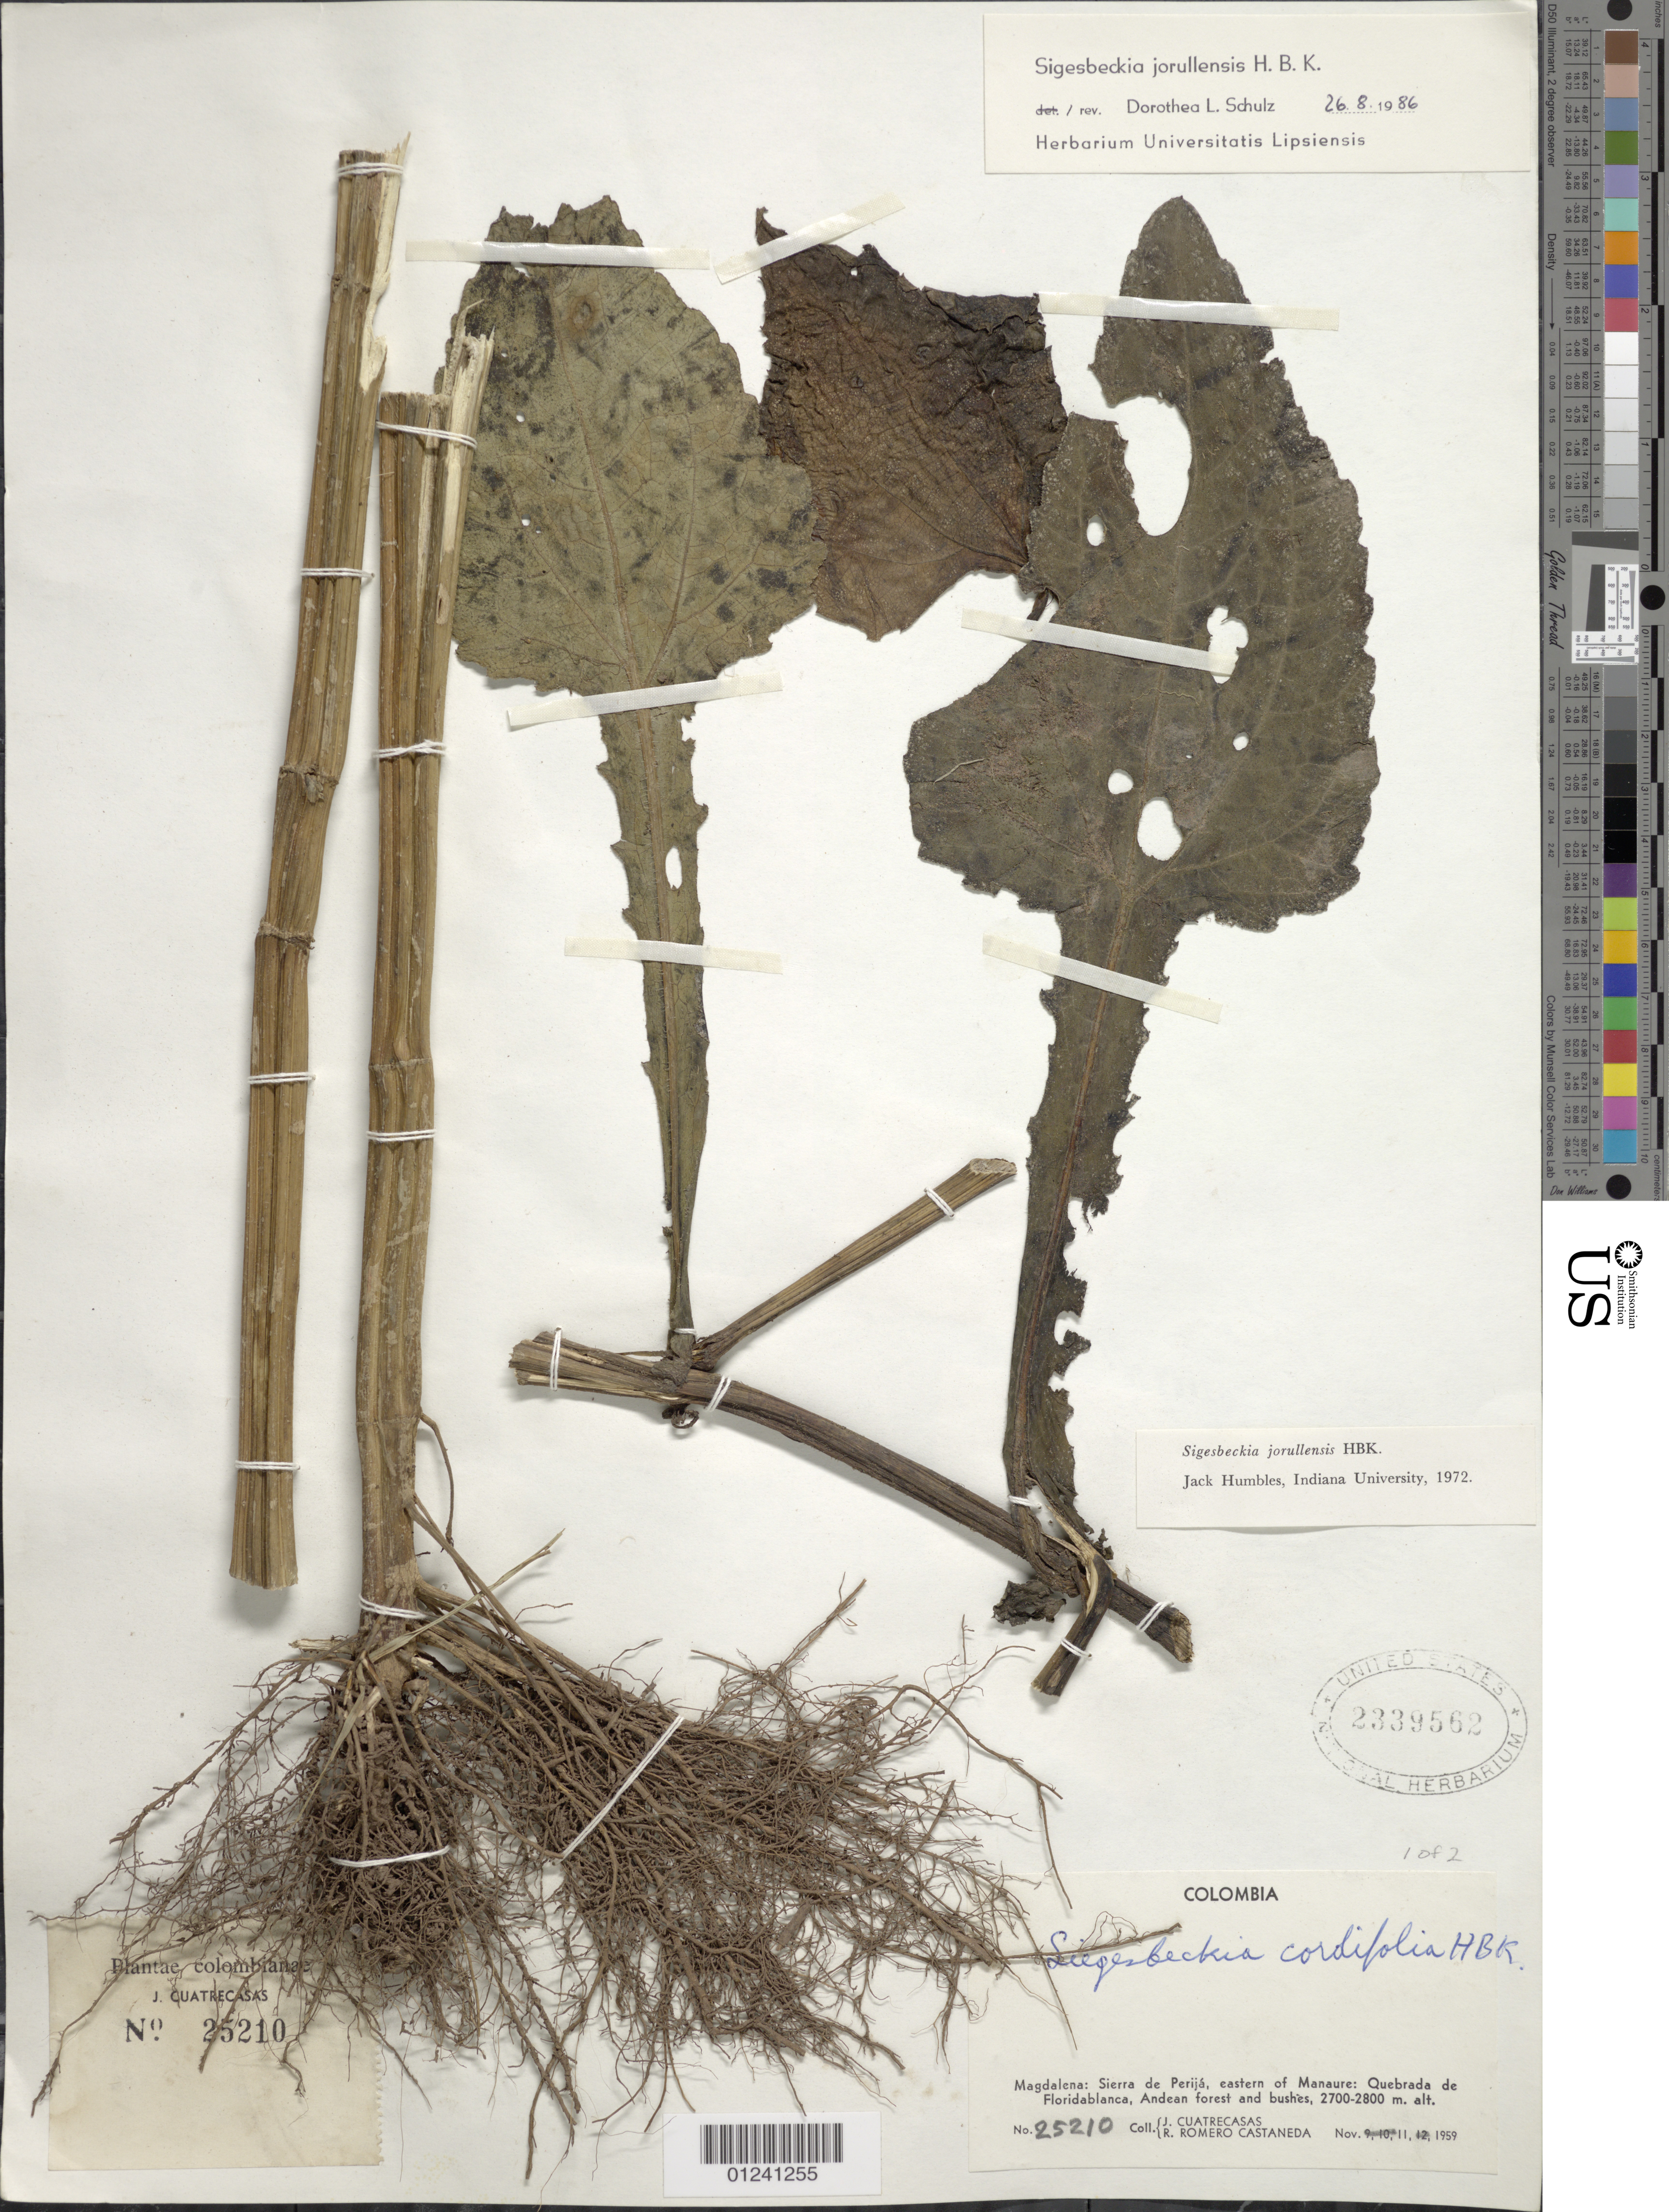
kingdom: Plantae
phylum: Tracheophyta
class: Magnoliopsida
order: Asterales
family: Asteraceae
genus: Sigesbeckia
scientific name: Sigesbeckia cordifolia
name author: Kunth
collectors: J. Cuatrecasas & R. Romero Castañeda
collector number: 25210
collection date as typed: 11 Nov 1959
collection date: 1959-11-11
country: Colombia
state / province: Magdalena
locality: Sierra de Perijá, E of Manaure, Quebrada de Floridablanca.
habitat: Andean forest and bushes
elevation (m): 2700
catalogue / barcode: US 2339562